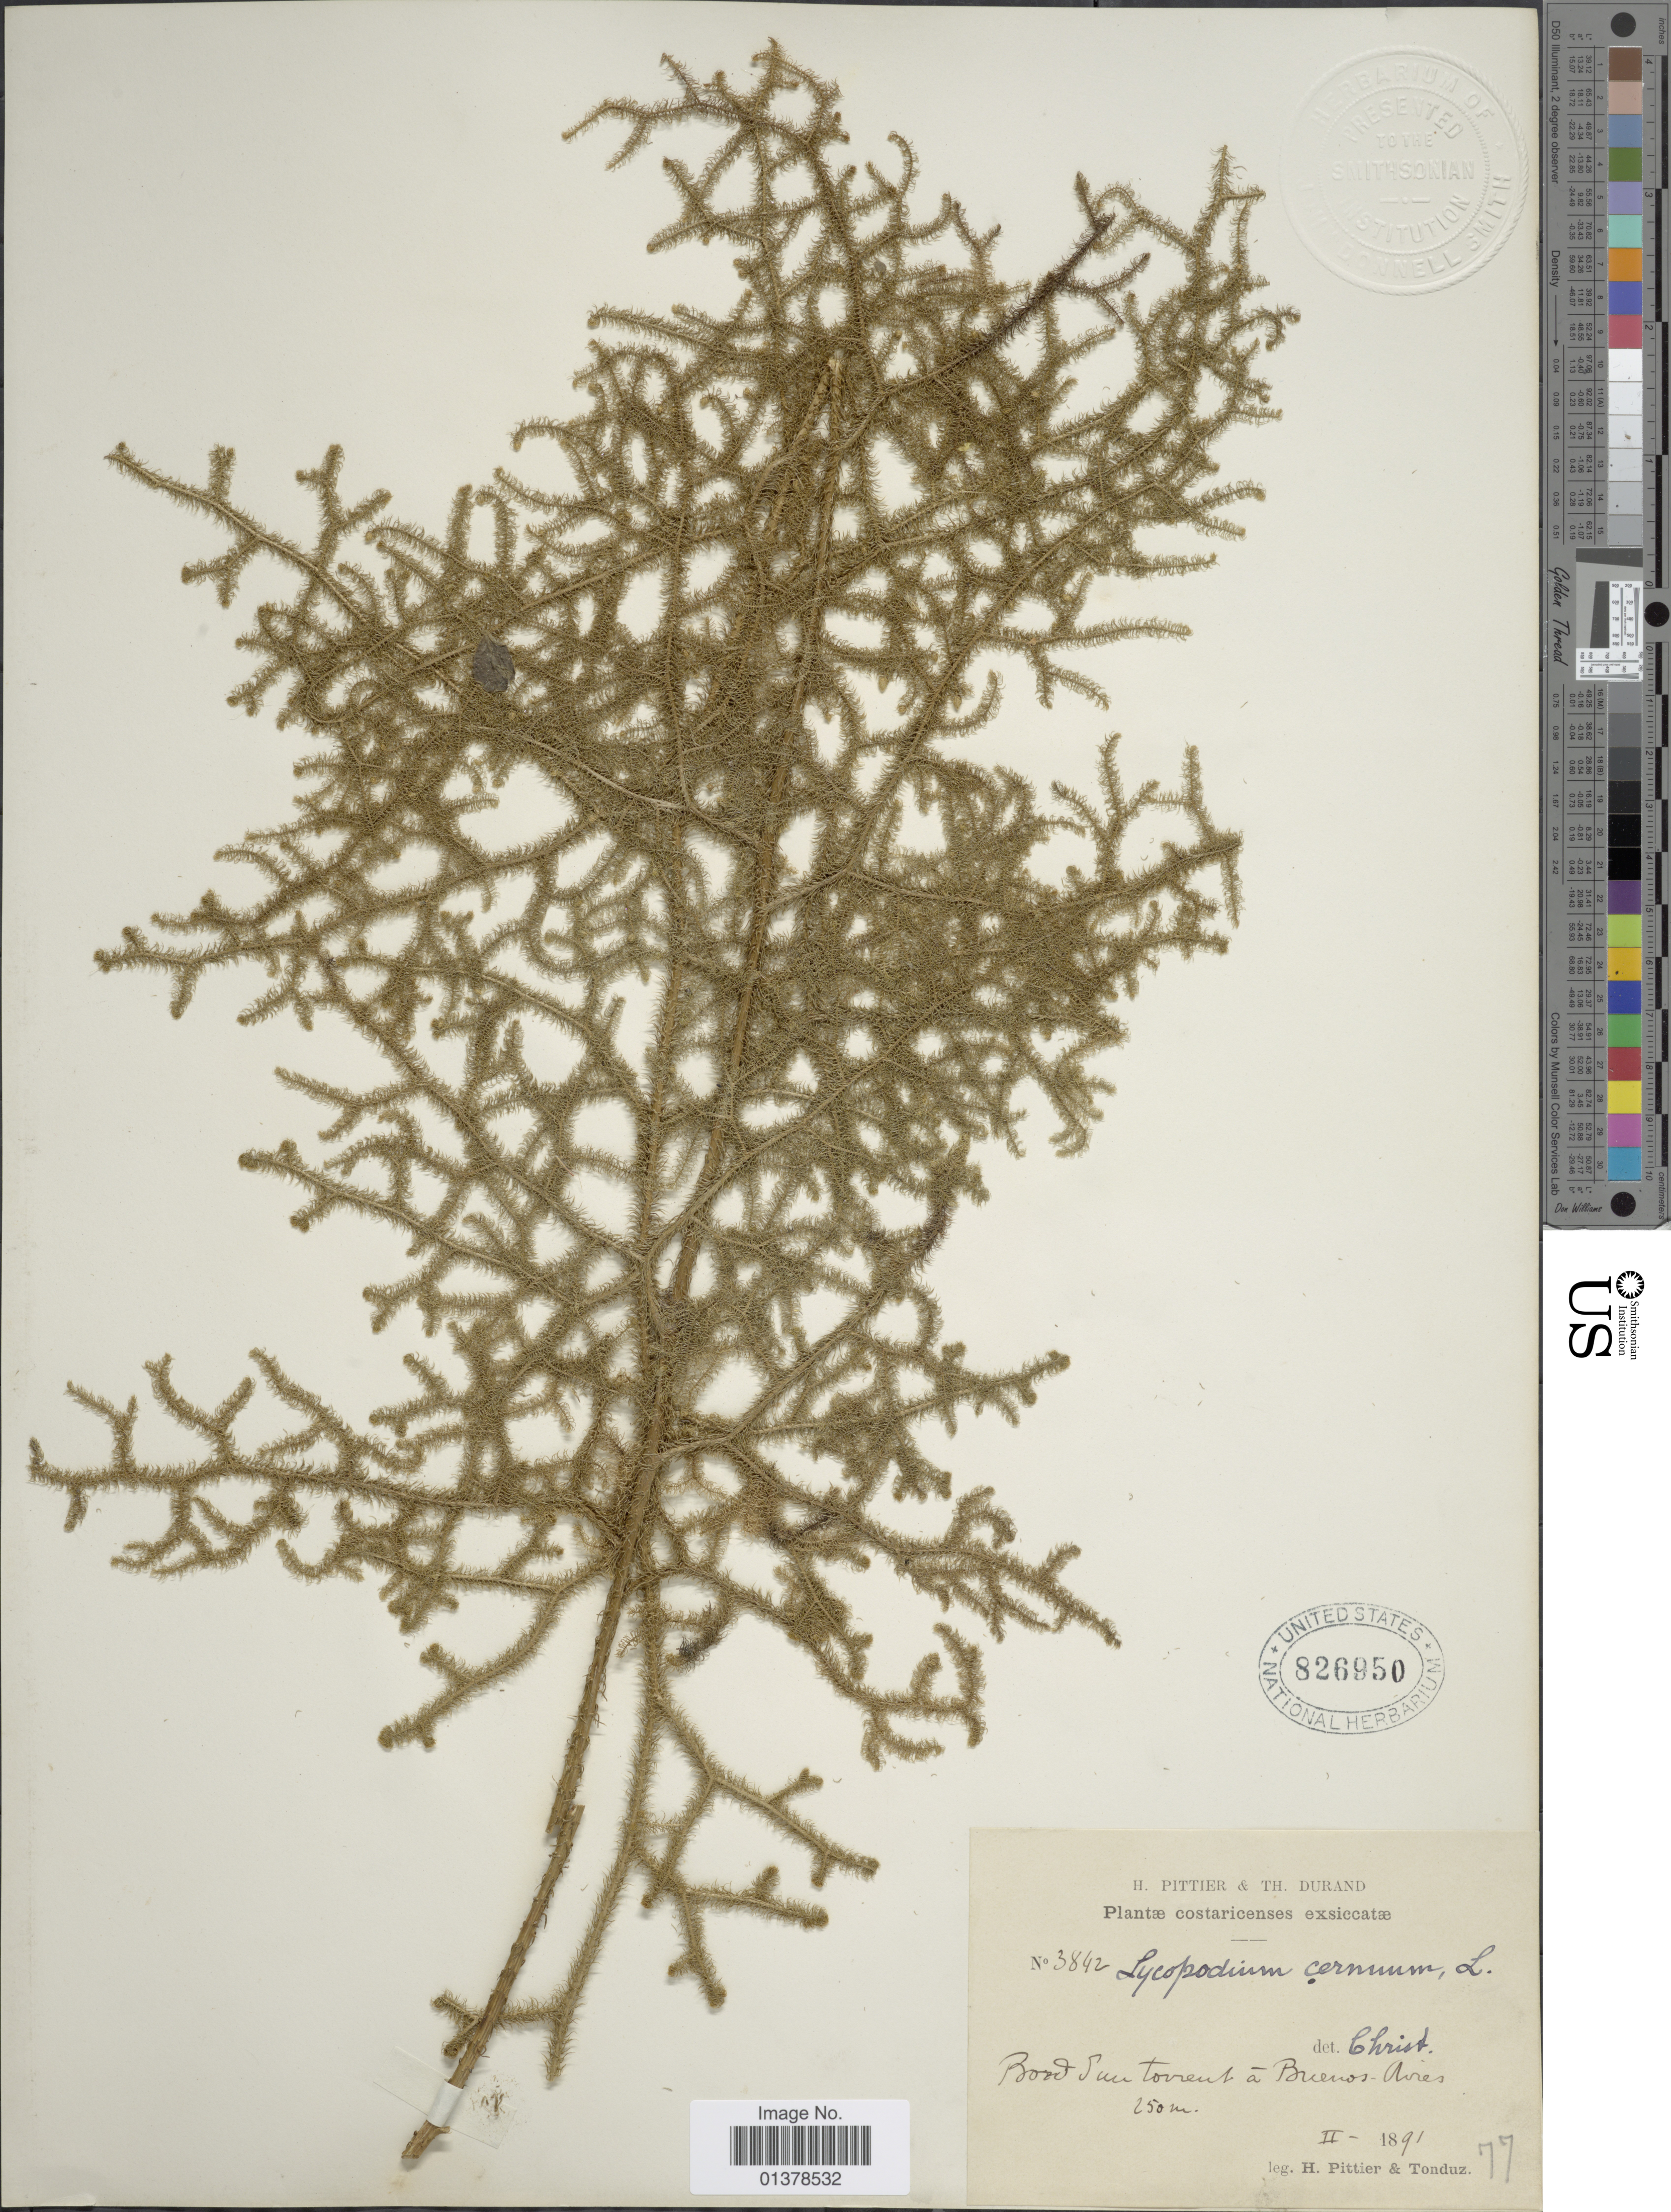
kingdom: Plantae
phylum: Tracheophyta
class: Lycopodiopsida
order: Lycopodiales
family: Lycopodiaceae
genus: Palhinhaea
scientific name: Palhinhaea cernua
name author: (L.) Vasc. & Franco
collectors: H. F. Pittier & A. Tonduz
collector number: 77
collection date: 1891-02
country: Costa Rica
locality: Bords torrent, Buenos Aires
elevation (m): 250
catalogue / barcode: US 826950